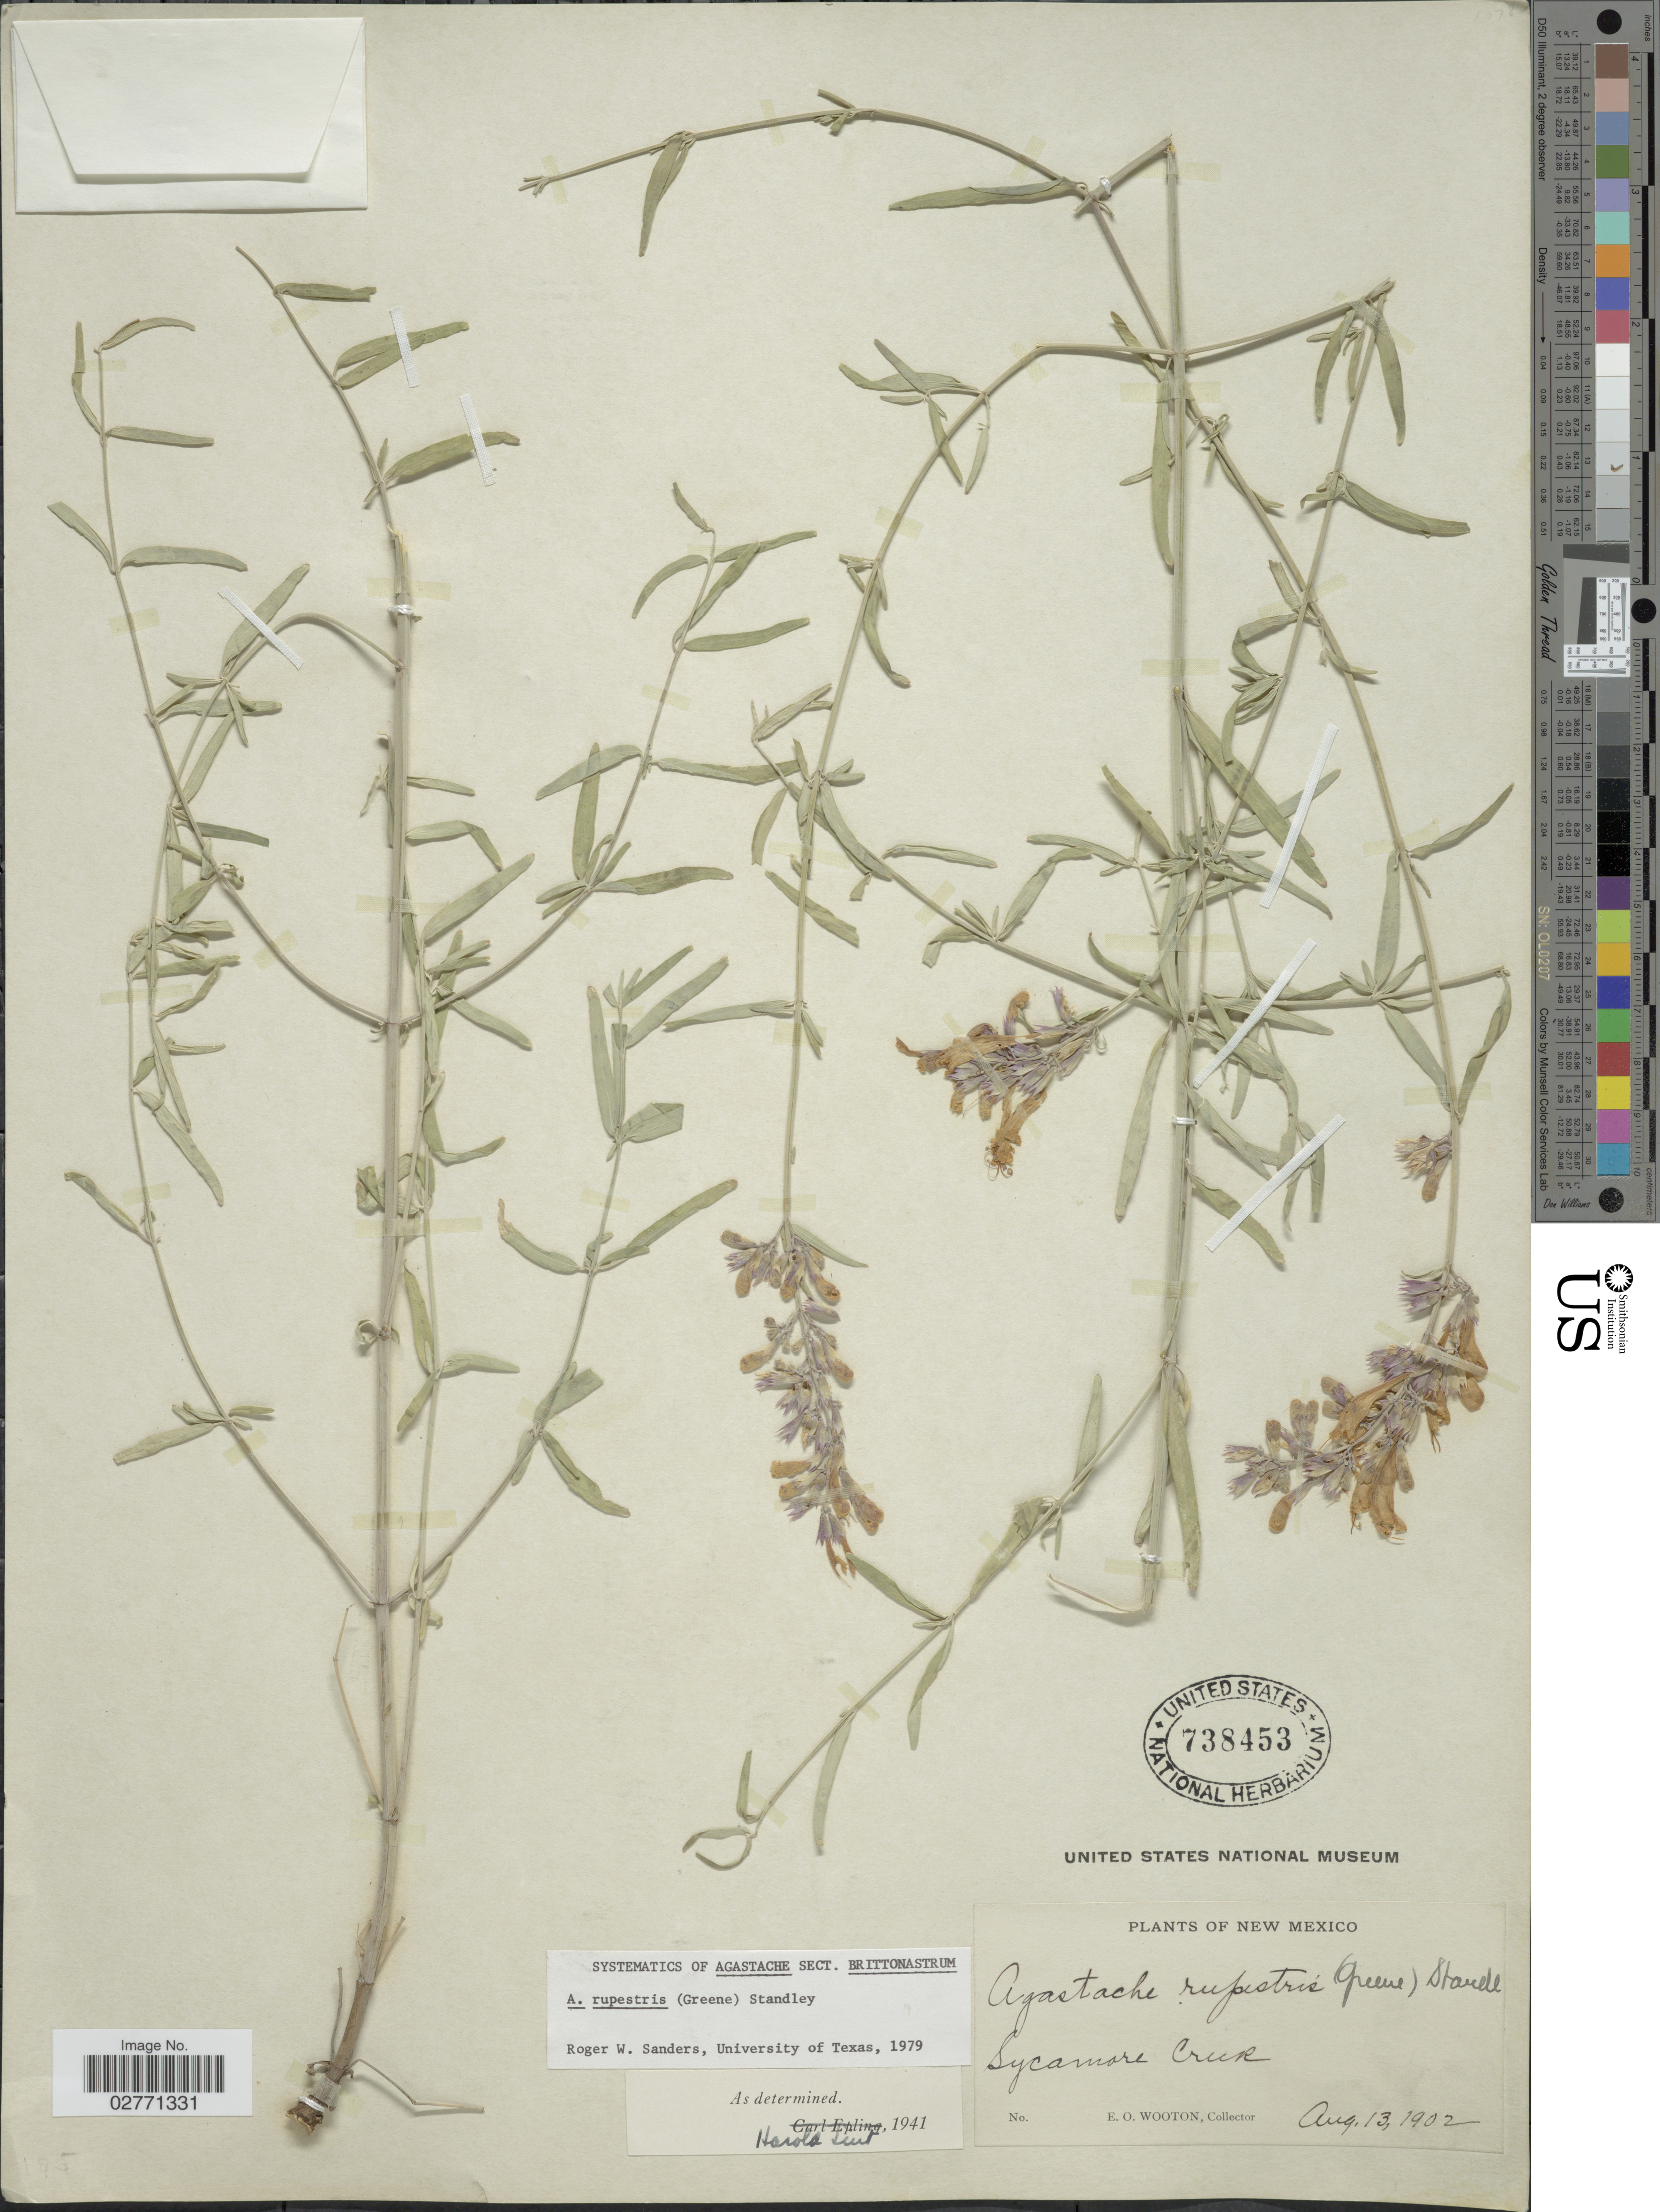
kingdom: Plantae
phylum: Tracheophyta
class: Magnoliopsida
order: Lamiales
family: Lamiaceae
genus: Agastache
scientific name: Agastache rupestris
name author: (Greene) Standl.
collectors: E. O. Wooton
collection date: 1902-08-13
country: United States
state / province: New Mexico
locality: Sycamore Creek.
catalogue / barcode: US 738453